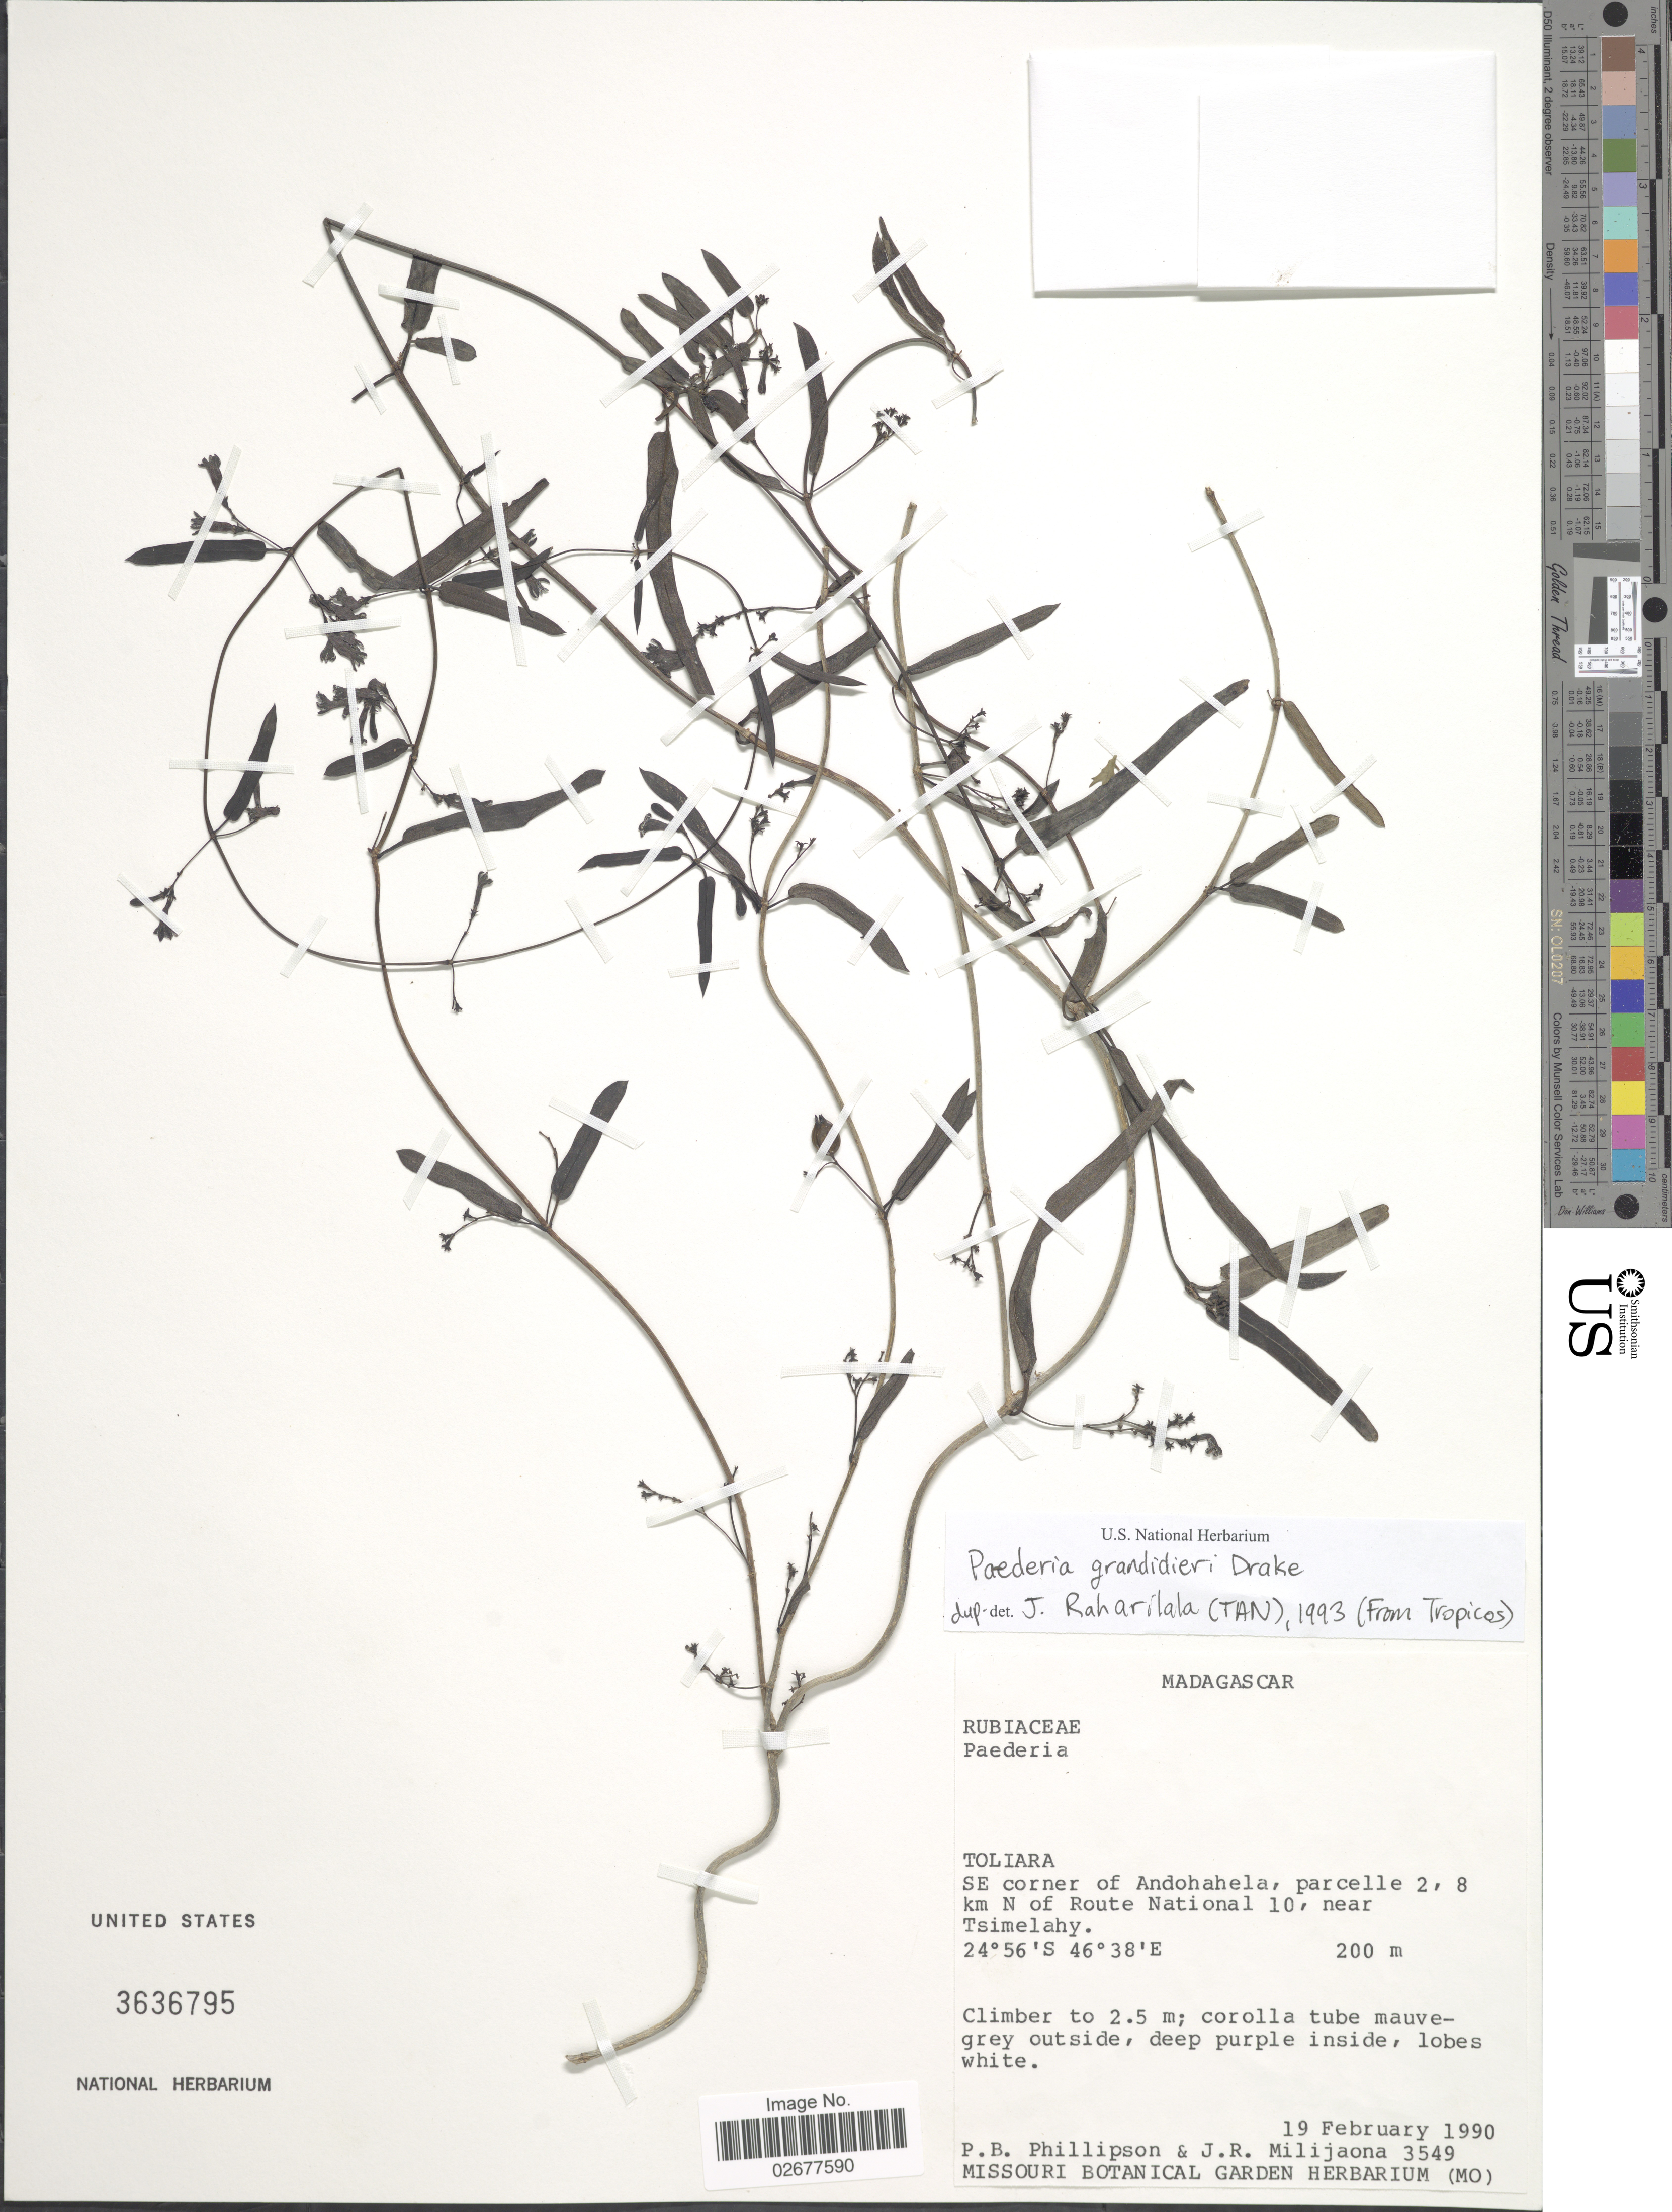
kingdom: Plantae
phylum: Tracheophyta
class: Magnoliopsida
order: Gentianales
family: Rubiaceae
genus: Paederia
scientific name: Paederia grandidieri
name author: Drake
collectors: P. B. Phillipson & J. R. Milijaona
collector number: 3549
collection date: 1990-02-19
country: Madagascar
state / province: Anosy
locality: SE corner of Andohahela, parcelle 2, 8 km N of Route National 10, near Tsimelahy.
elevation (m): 200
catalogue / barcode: US 3636795